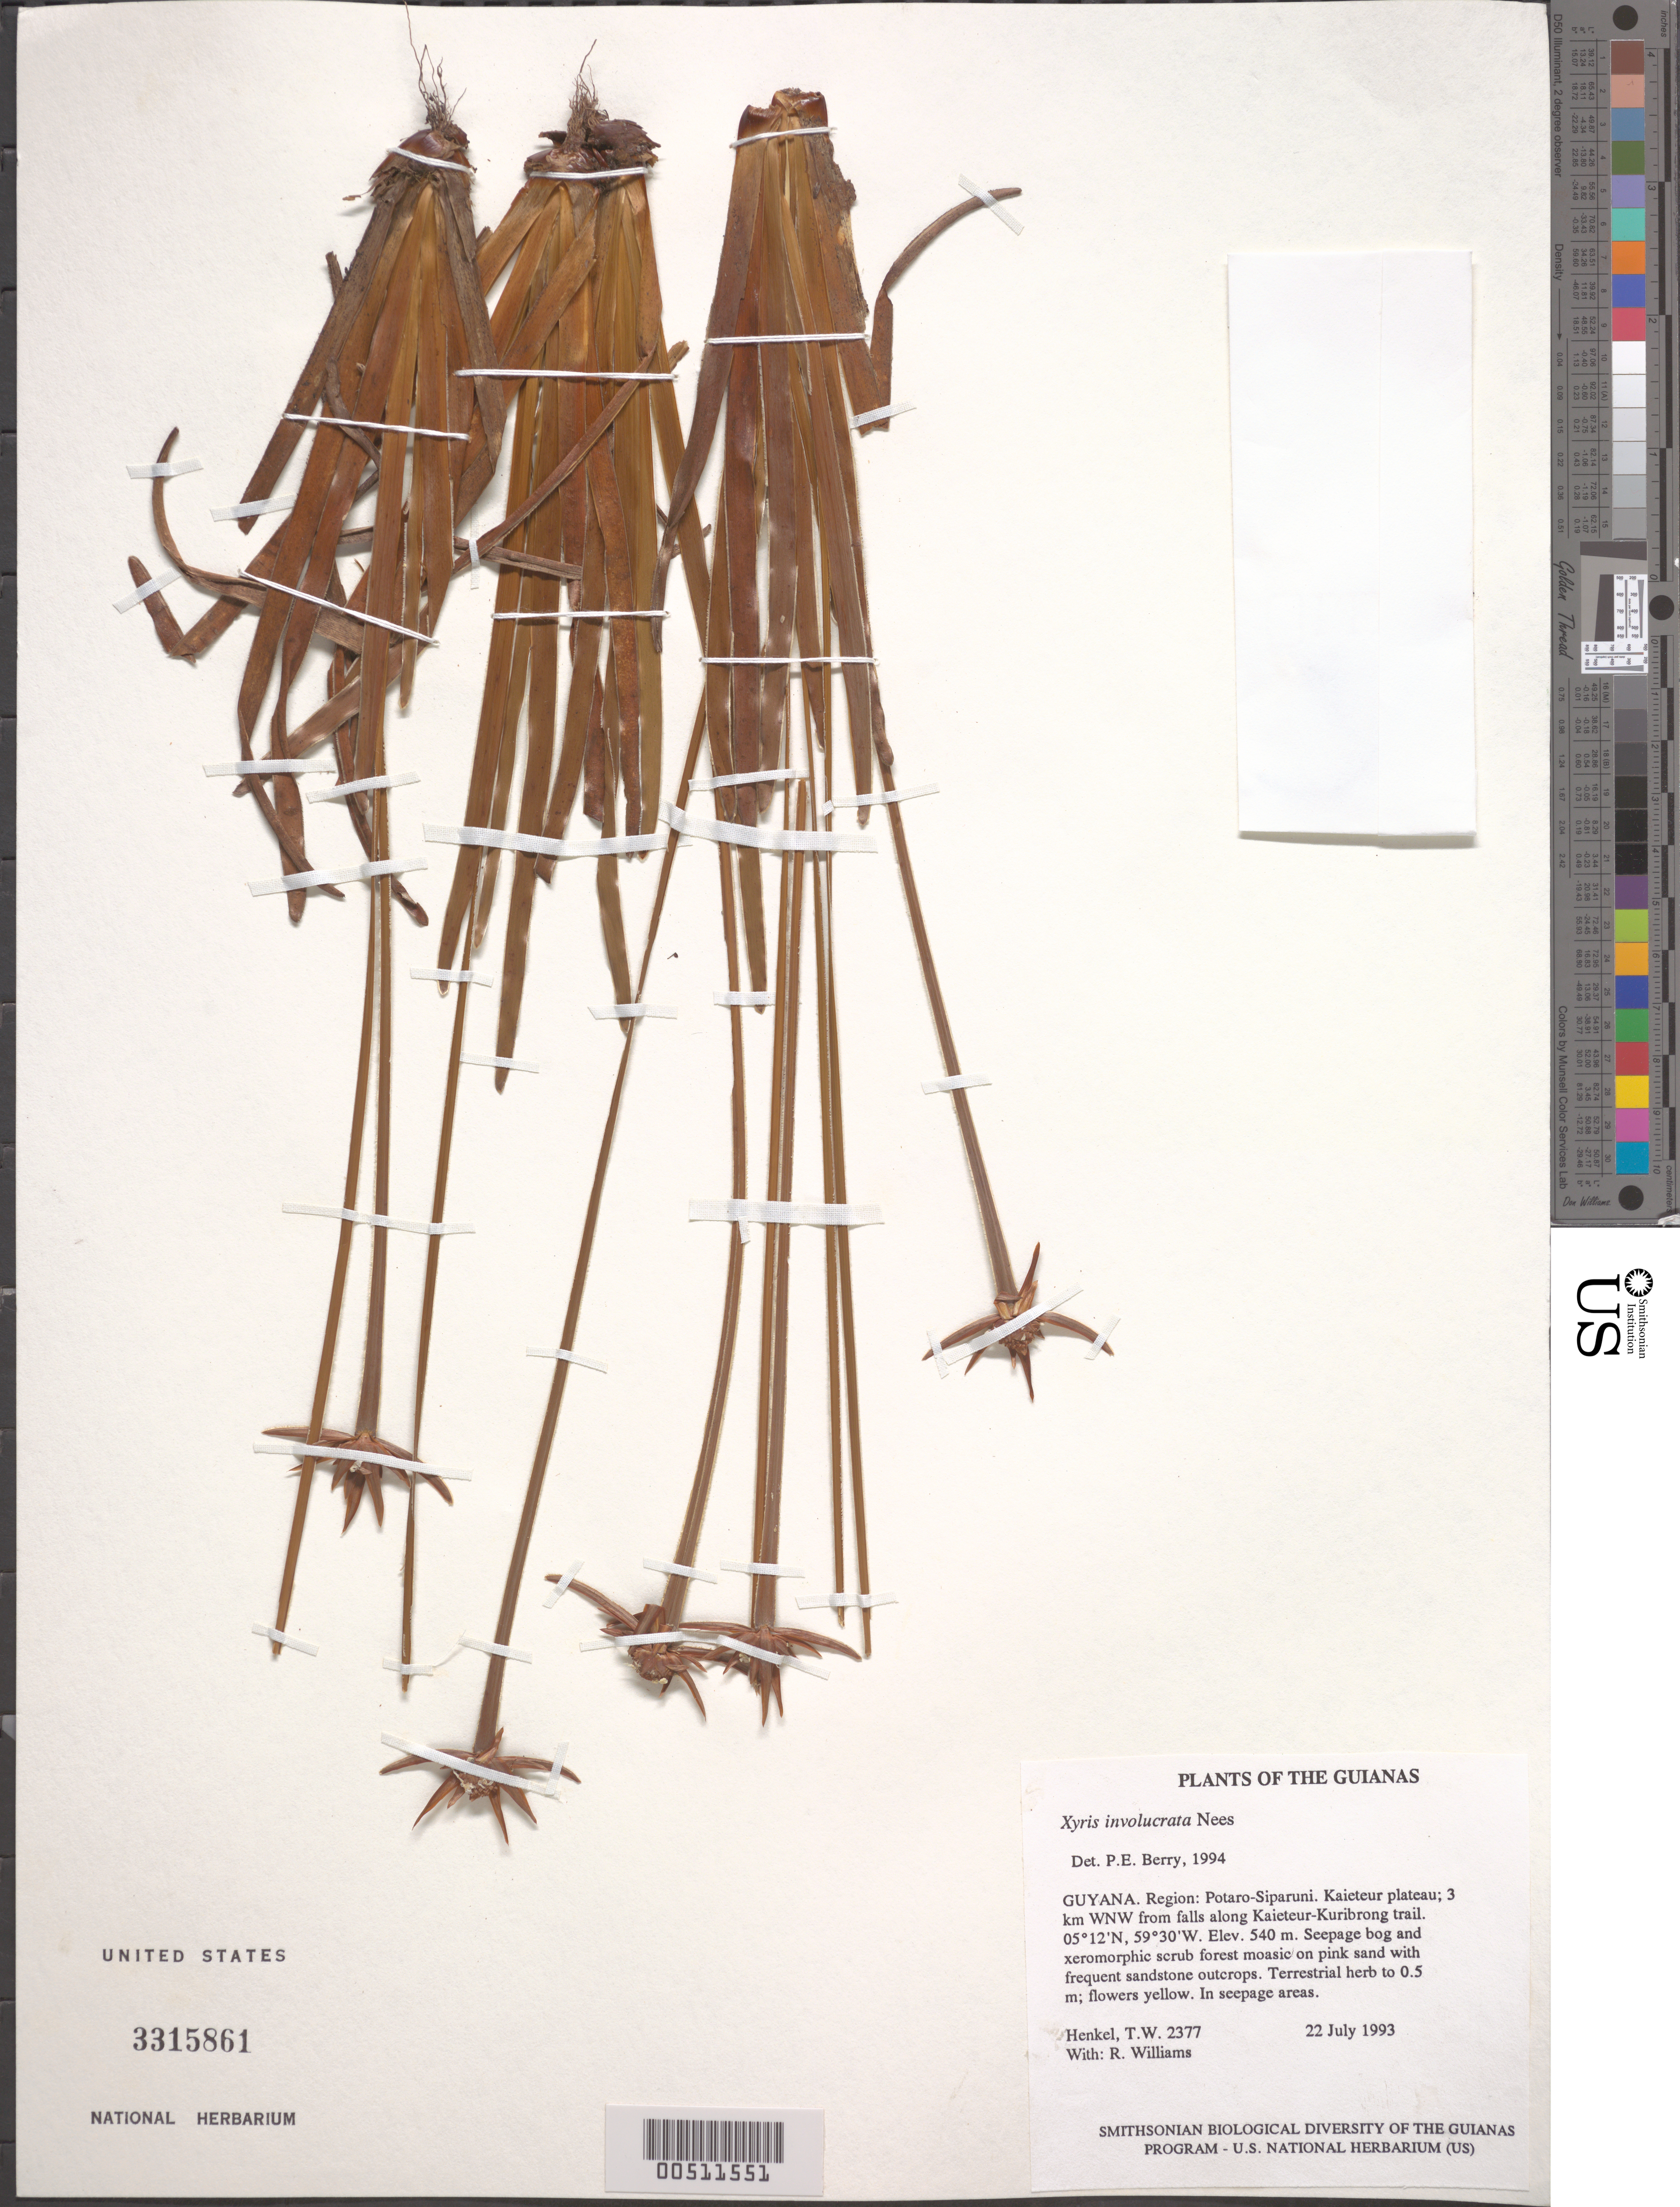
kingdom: Plantae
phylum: Tracheophyta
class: Liliopsida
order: Poales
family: Xyridaceae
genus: Xyris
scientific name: Xyris involucrata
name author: Nees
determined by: Berry, P. E., (WIS), University of Wisconsin - Madison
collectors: T. Henkel & R. Williams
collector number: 2377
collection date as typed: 22 July 1993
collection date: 1993-07-22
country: Guyana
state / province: Potaro-Siparuni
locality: Kaieteur plateau; 3 km WNW from falls along Kaieteur-Kuribrong trail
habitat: Seepage bog and xeromorphic scrub forest moasic on pink sand with frequent sandstone outcrops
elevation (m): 540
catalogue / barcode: US 3315861